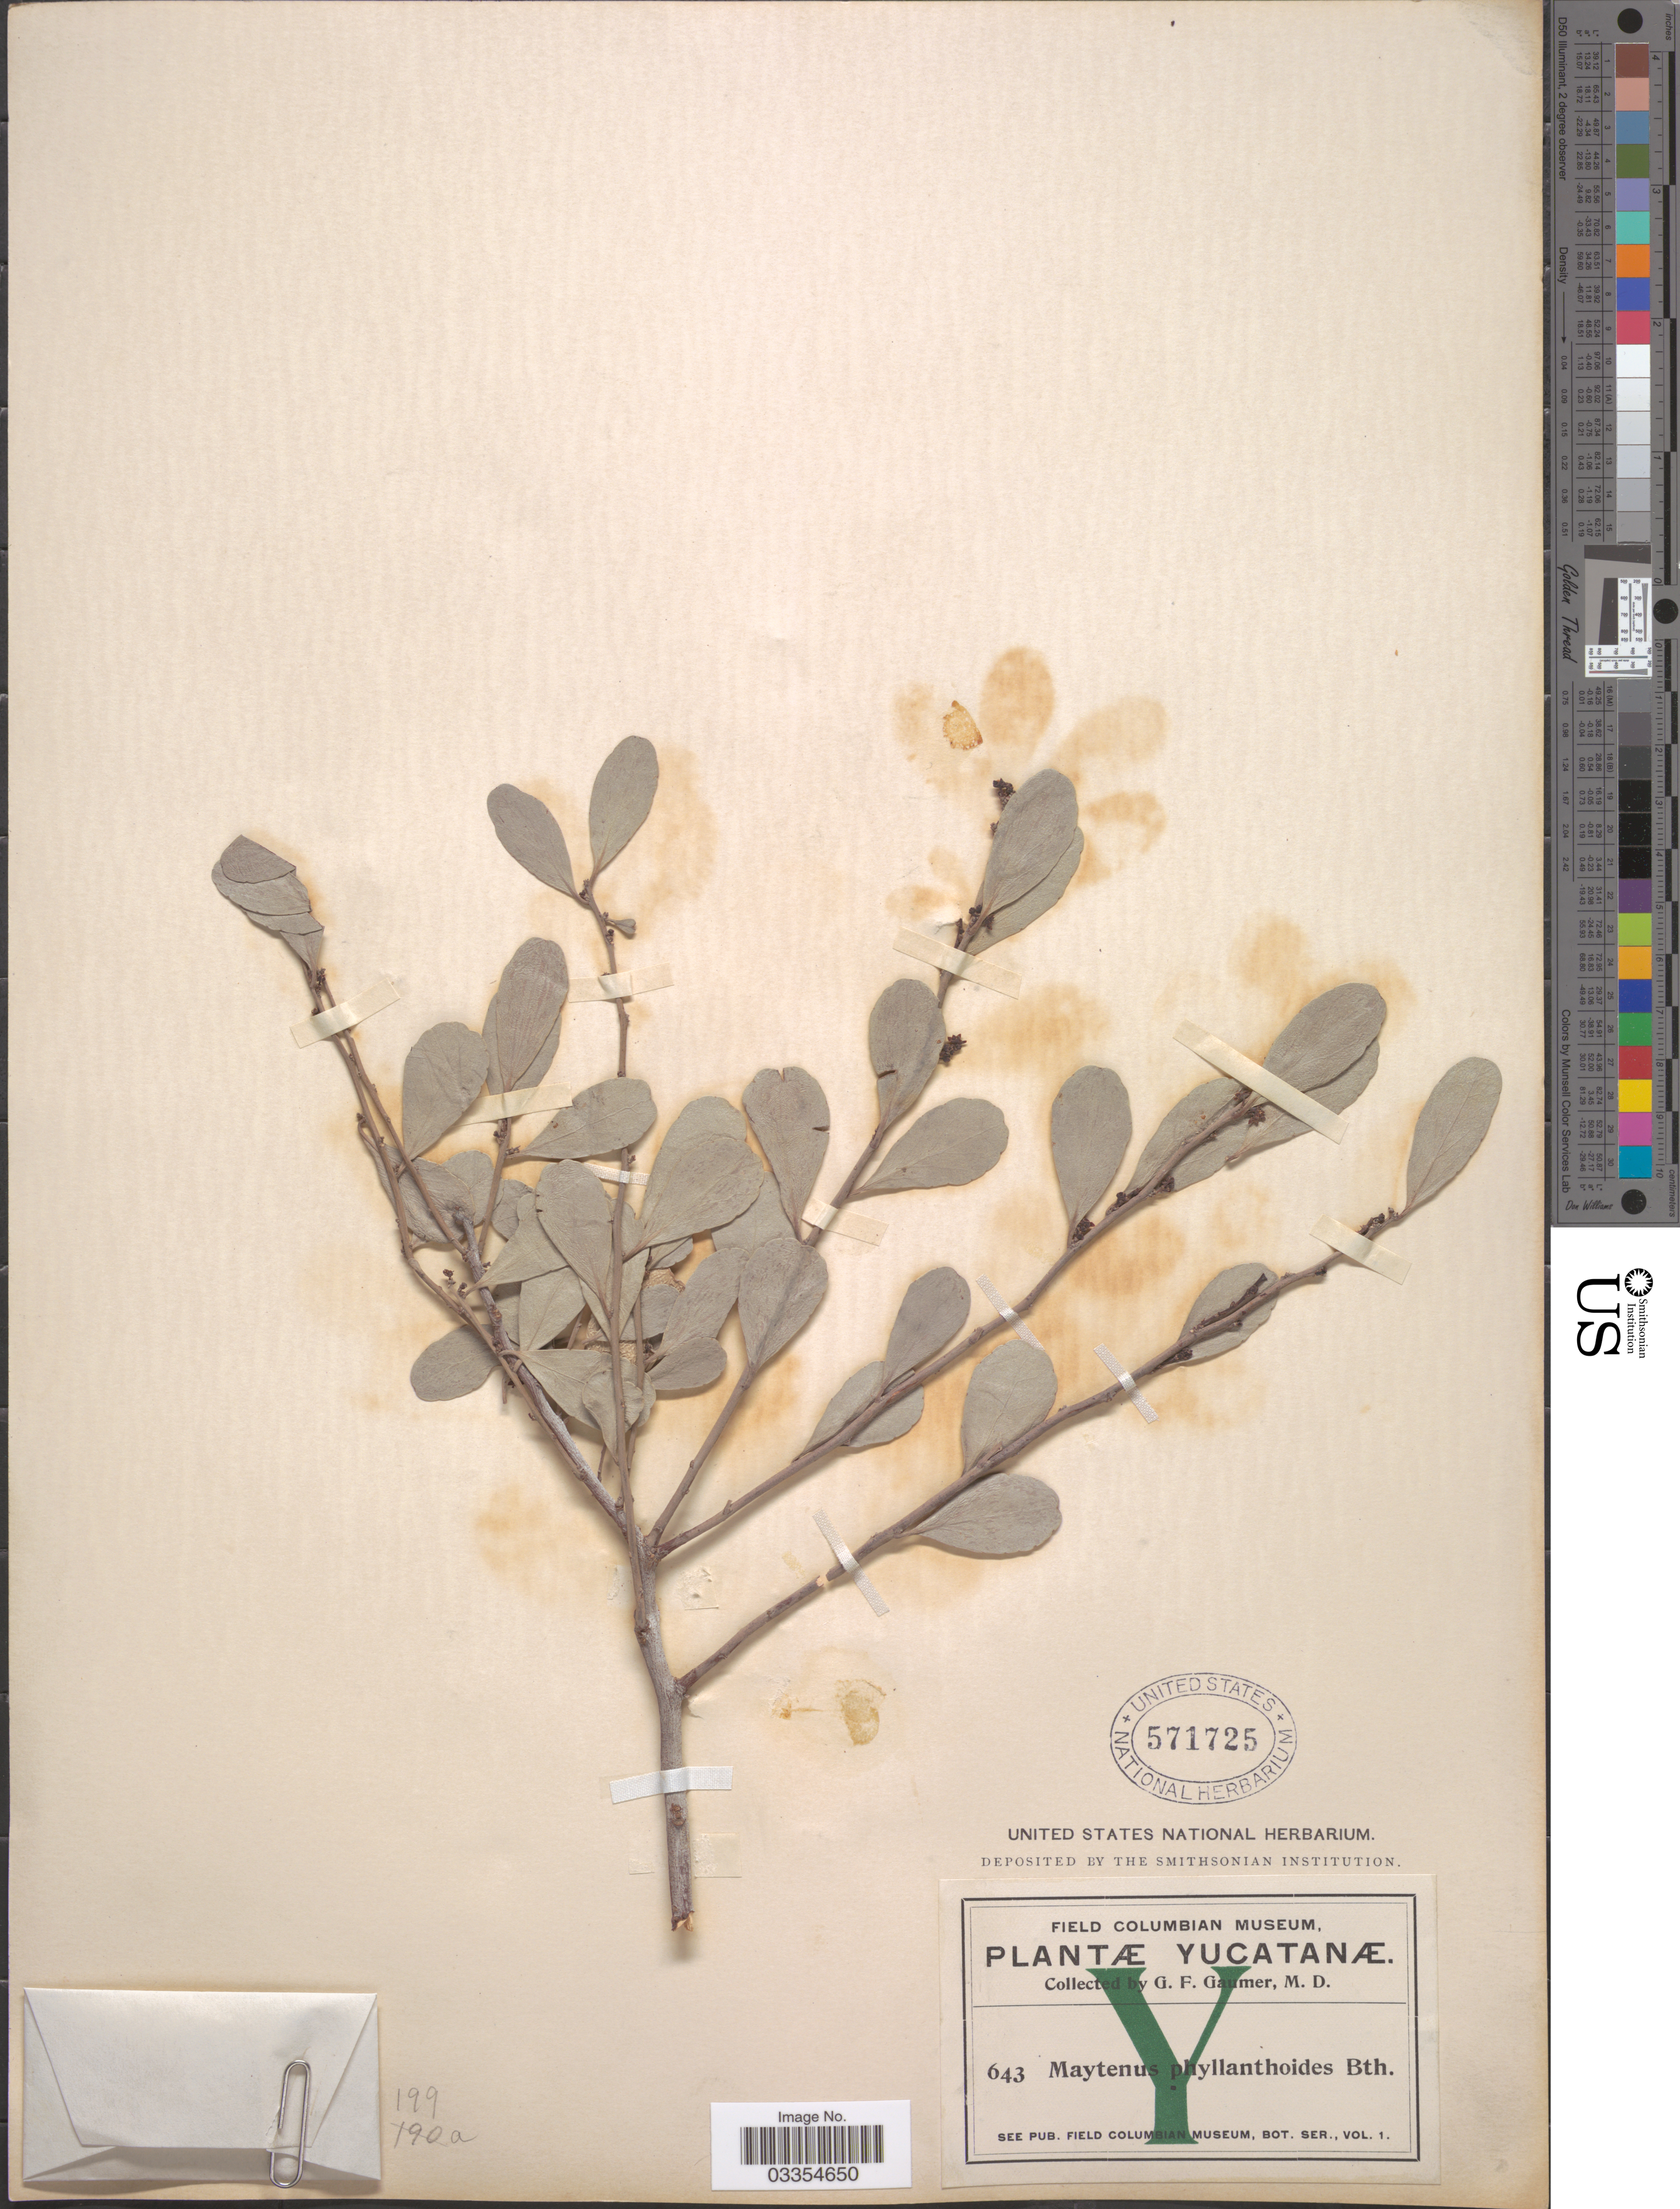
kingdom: Plantae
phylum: Tracheophyta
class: Magnoliopsida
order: Celastrales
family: Celastraceae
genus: Tricerma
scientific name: Tricerma phyllanthoides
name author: (Benth.) Lundell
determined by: Strong, Mark T., (BOT), Smithsonian Institution - National Museum of Natural History (UNITED STATES)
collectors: G. F. Gaumer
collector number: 643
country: Mexico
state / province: Yucatán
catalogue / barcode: US 571725